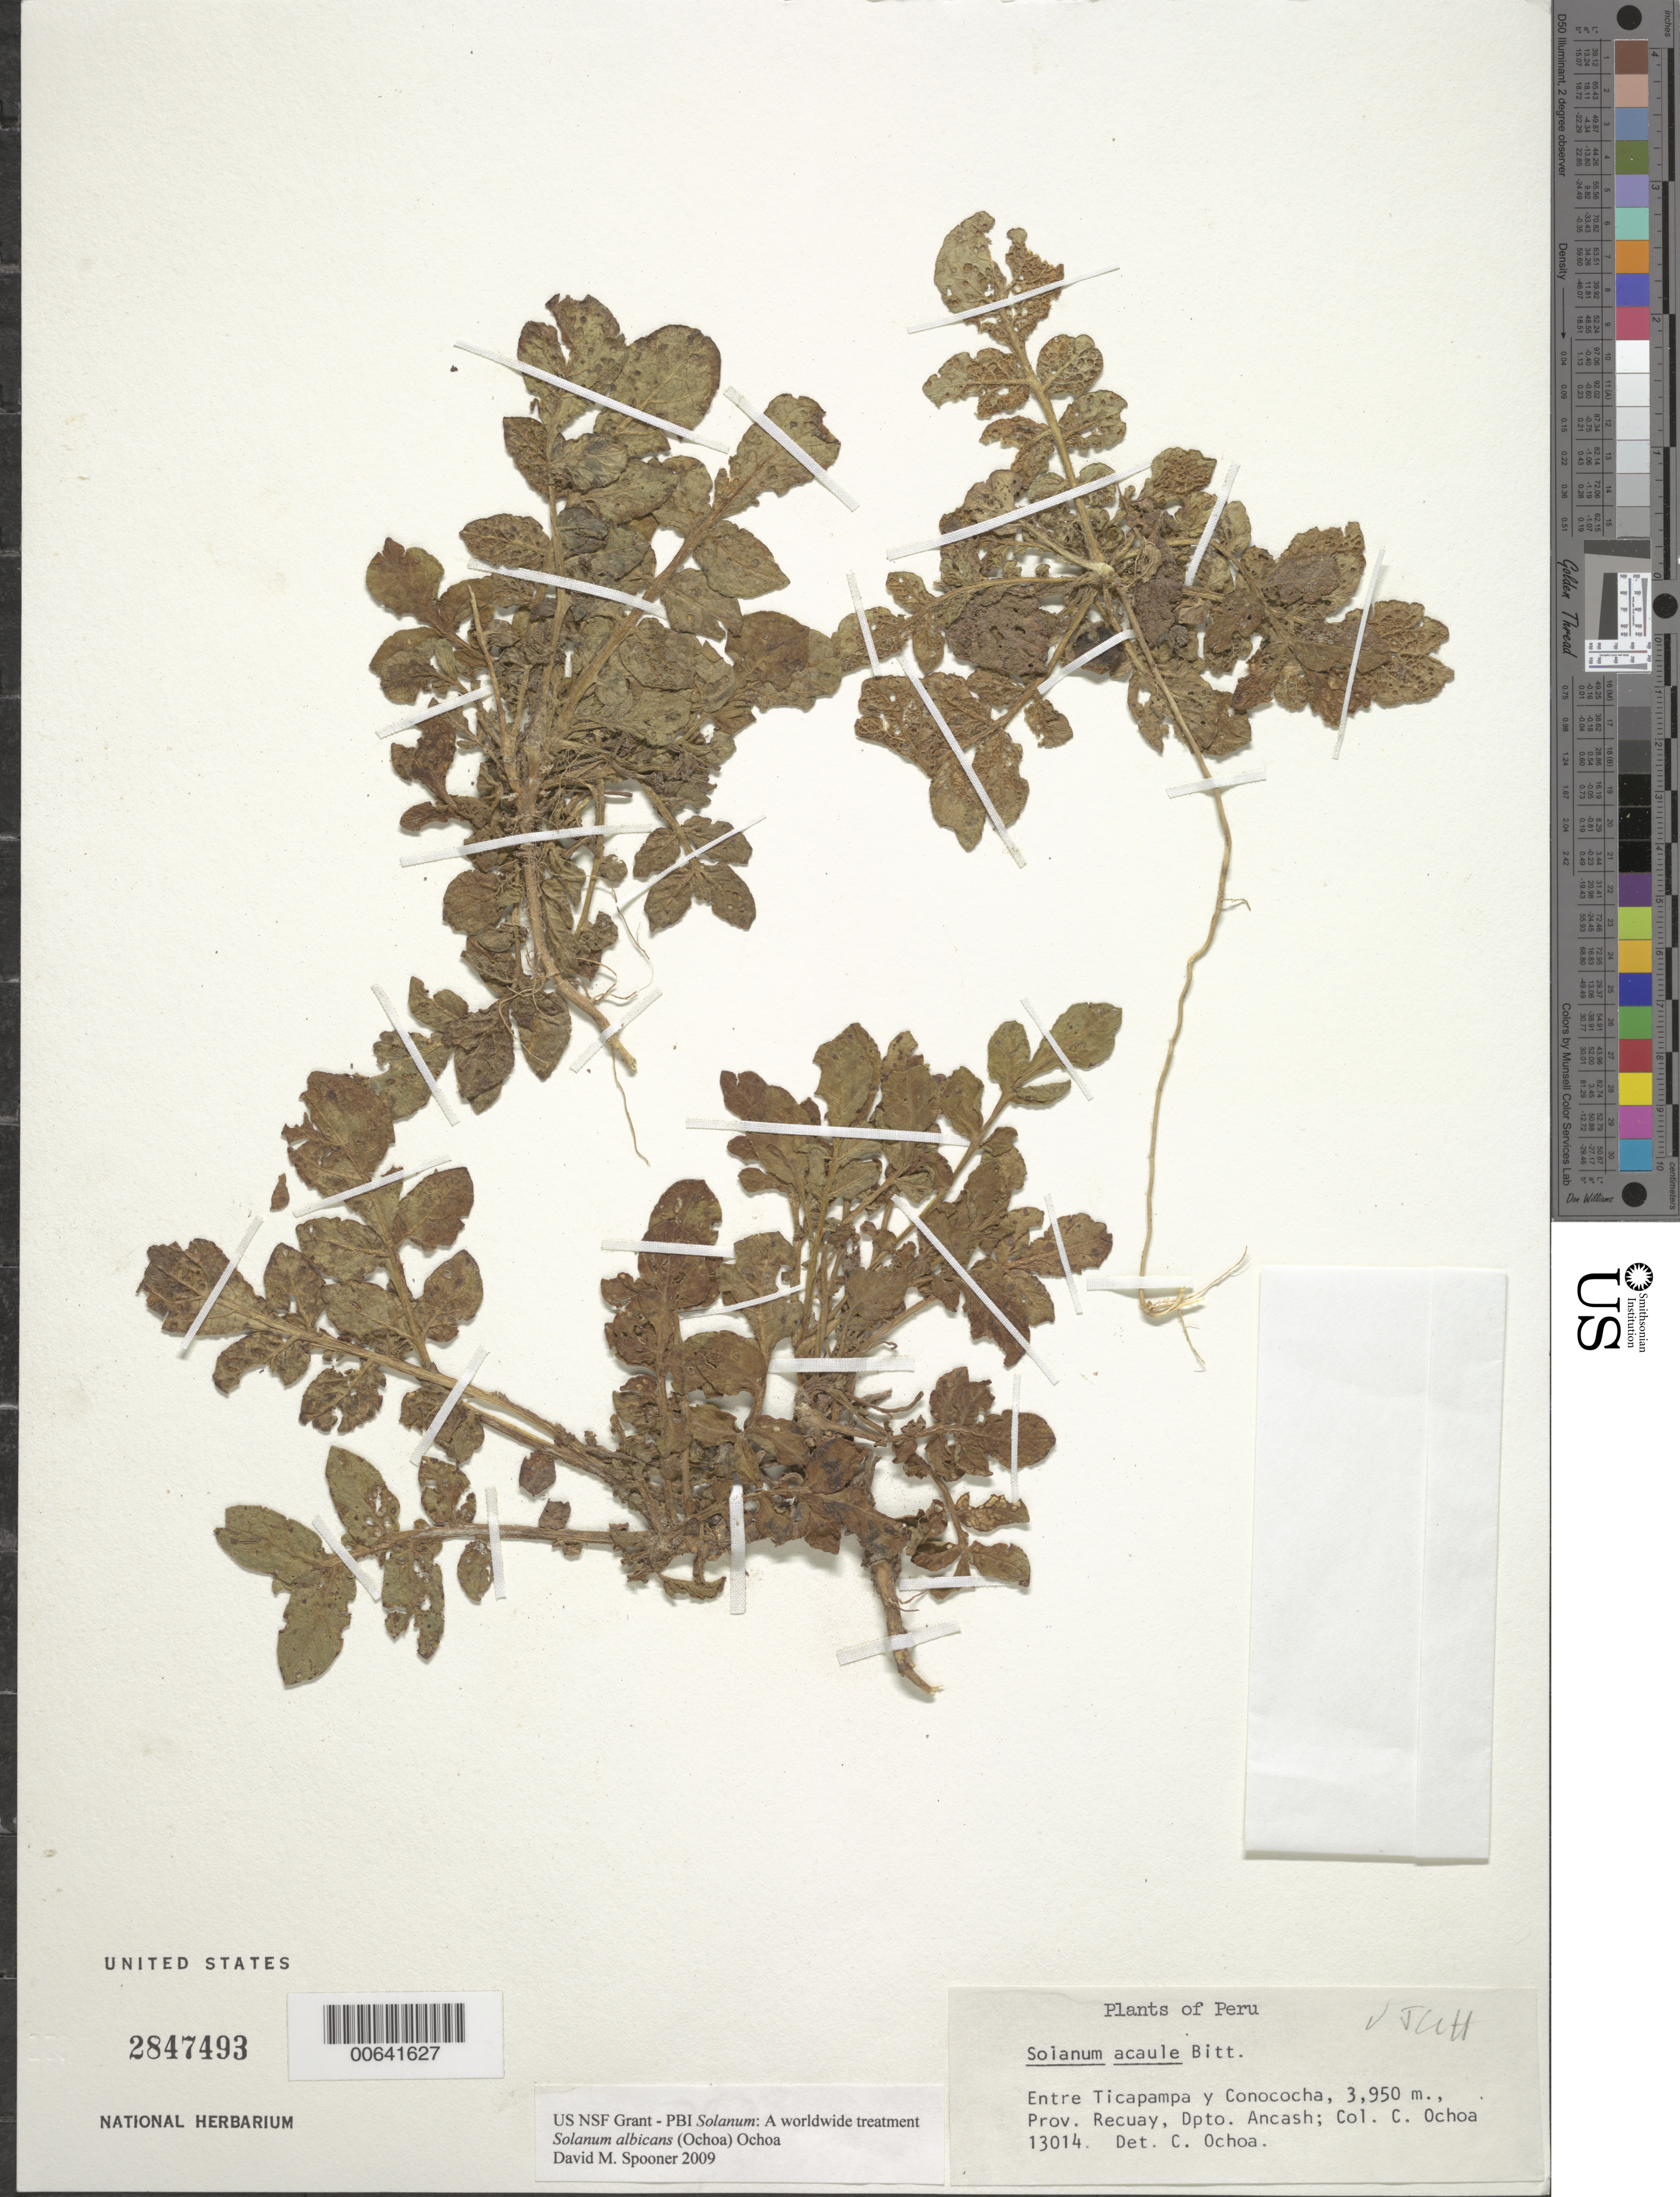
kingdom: Plantae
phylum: Tracheophyta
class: Magnoliopsida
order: Solanales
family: Solanaceae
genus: Solanum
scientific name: Solanum albicans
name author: (Ochoa) Ochoa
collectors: C. Ochoa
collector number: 13014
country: Peru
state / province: Ancash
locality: Entre Ticapampa y Conococha, Prov. Recuay, Dpto. Ancash.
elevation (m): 3950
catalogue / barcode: US 2847493